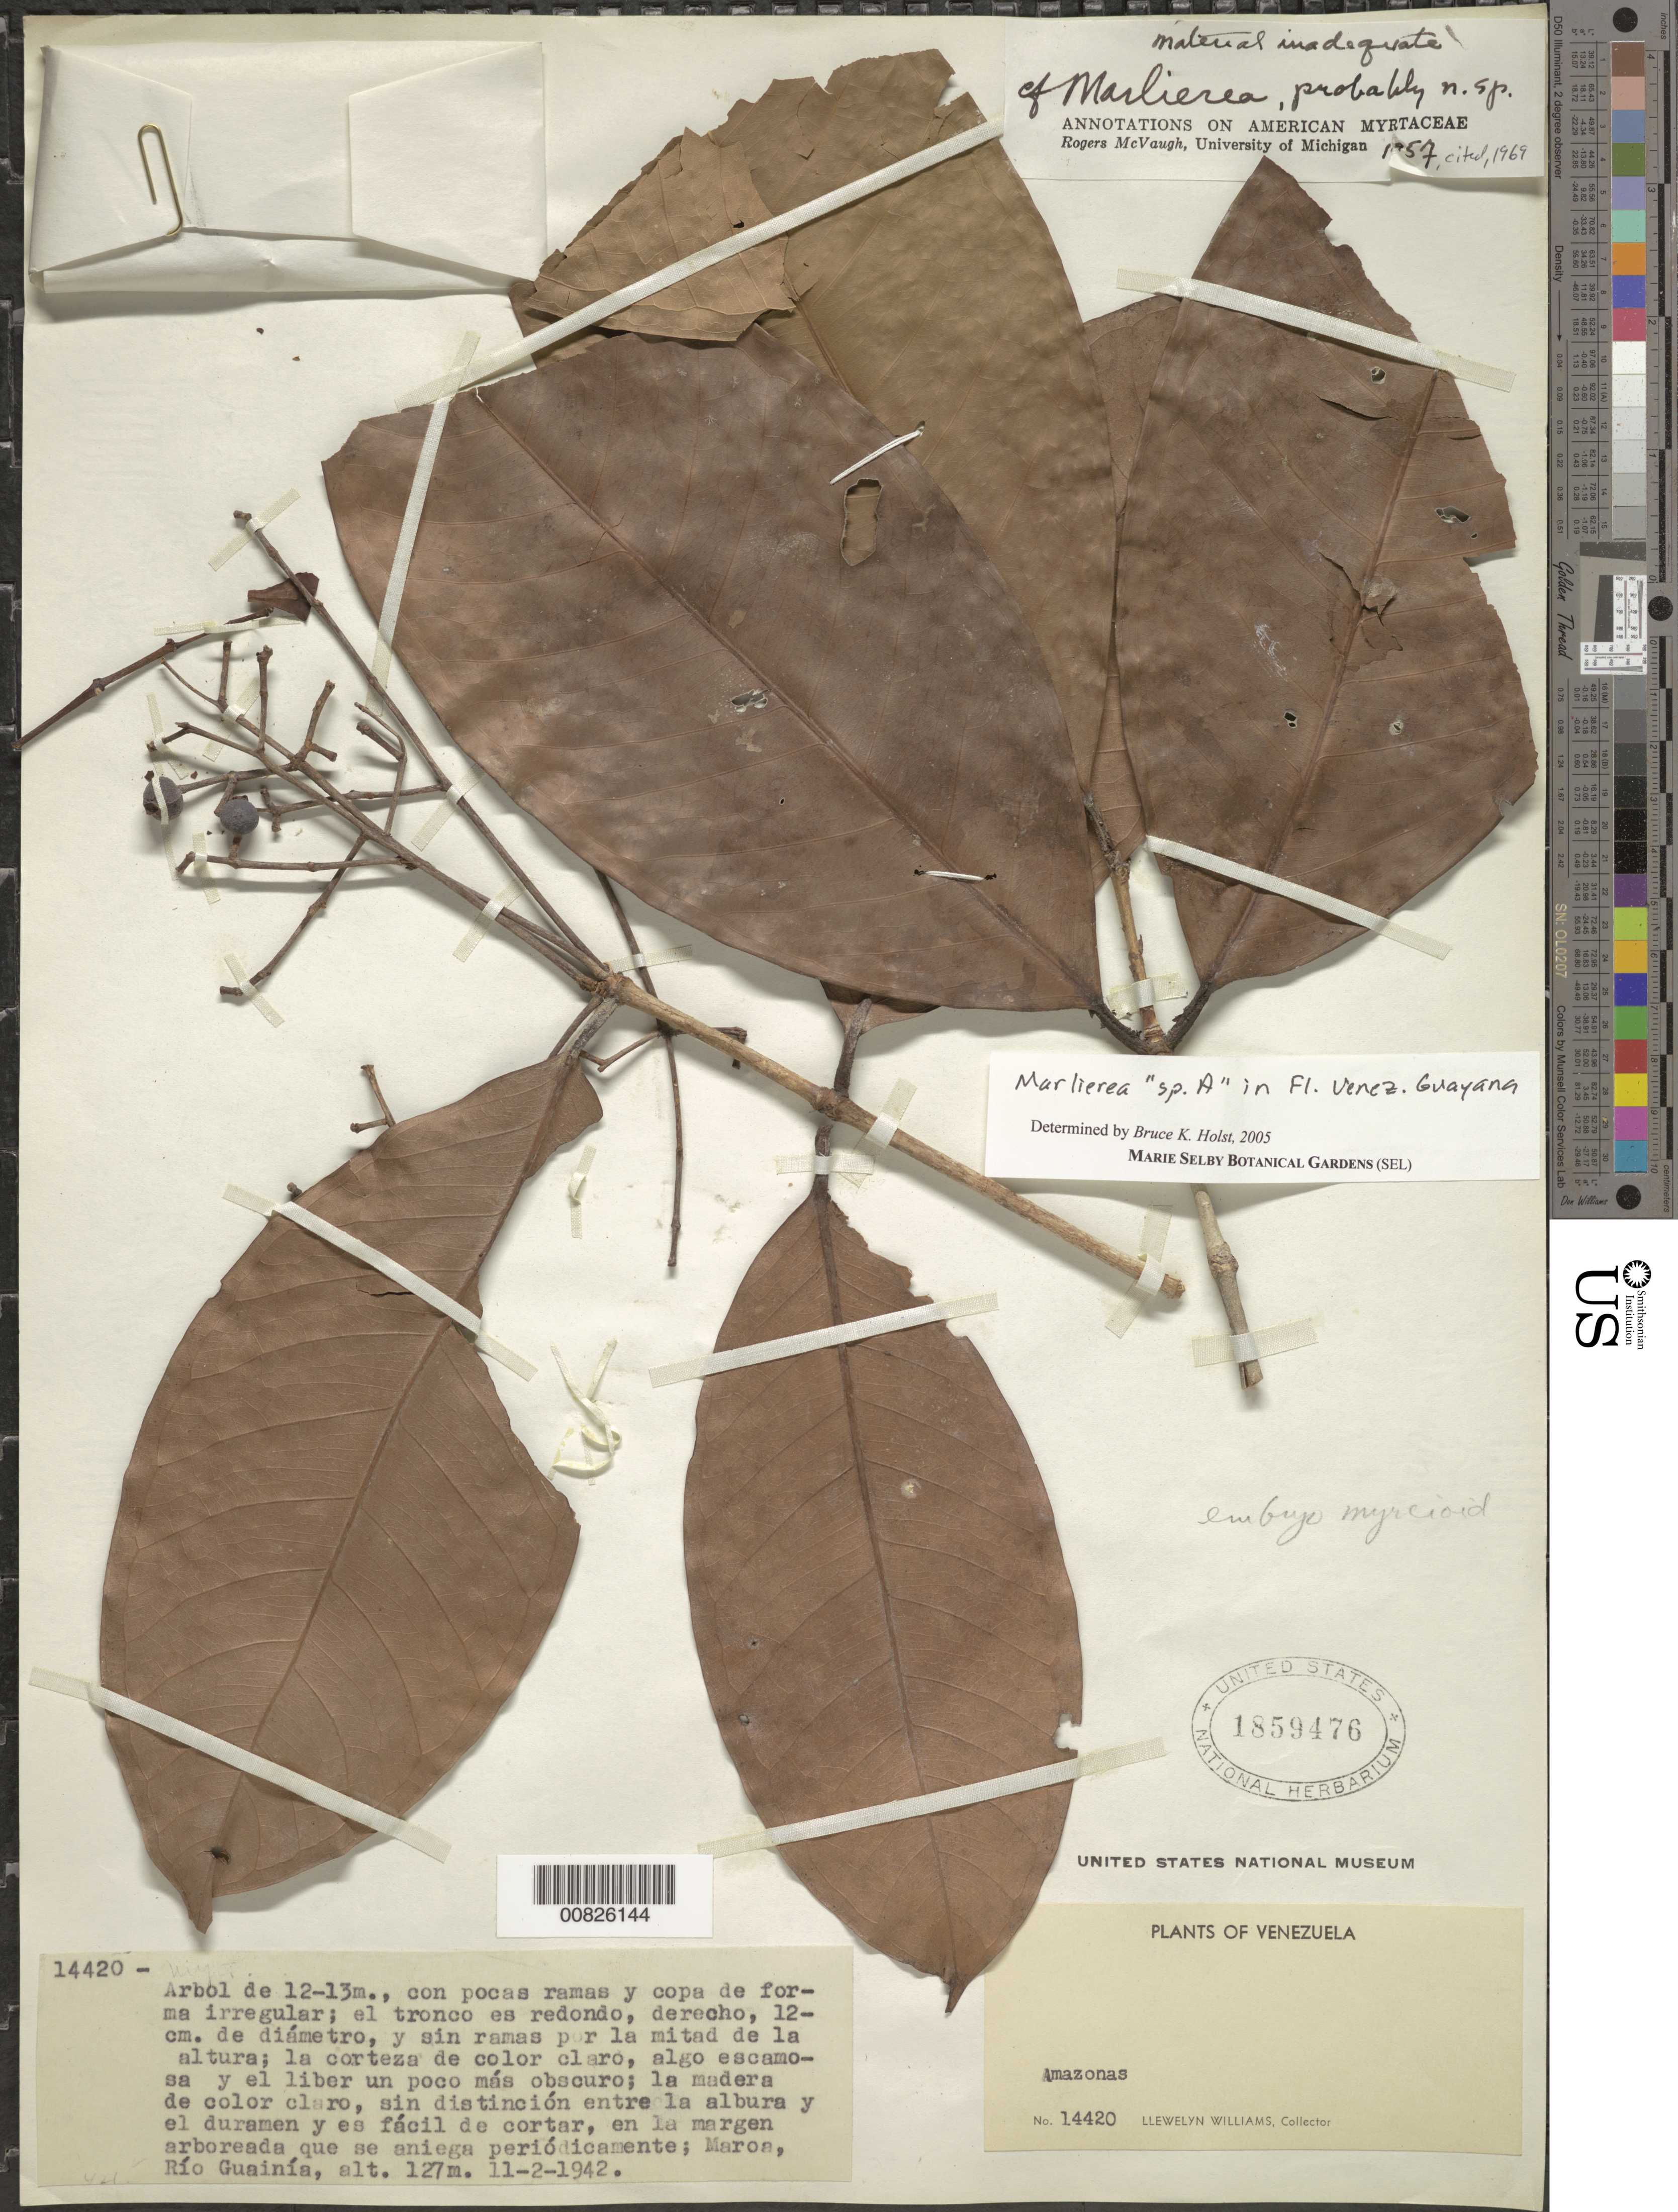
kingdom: Plantae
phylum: Tracheophyta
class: Magnoliopsida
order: Myrtales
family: Myrtaceae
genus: Myrcia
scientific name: Myrcia sp.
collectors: Ll. Williams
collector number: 14420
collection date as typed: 11-Feb-42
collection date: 1942-02-11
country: Venezuela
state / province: Amazonas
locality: Maroa, Río Guainía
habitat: Margen arboreada que se aniega periodicamente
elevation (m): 127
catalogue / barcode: US 1859476